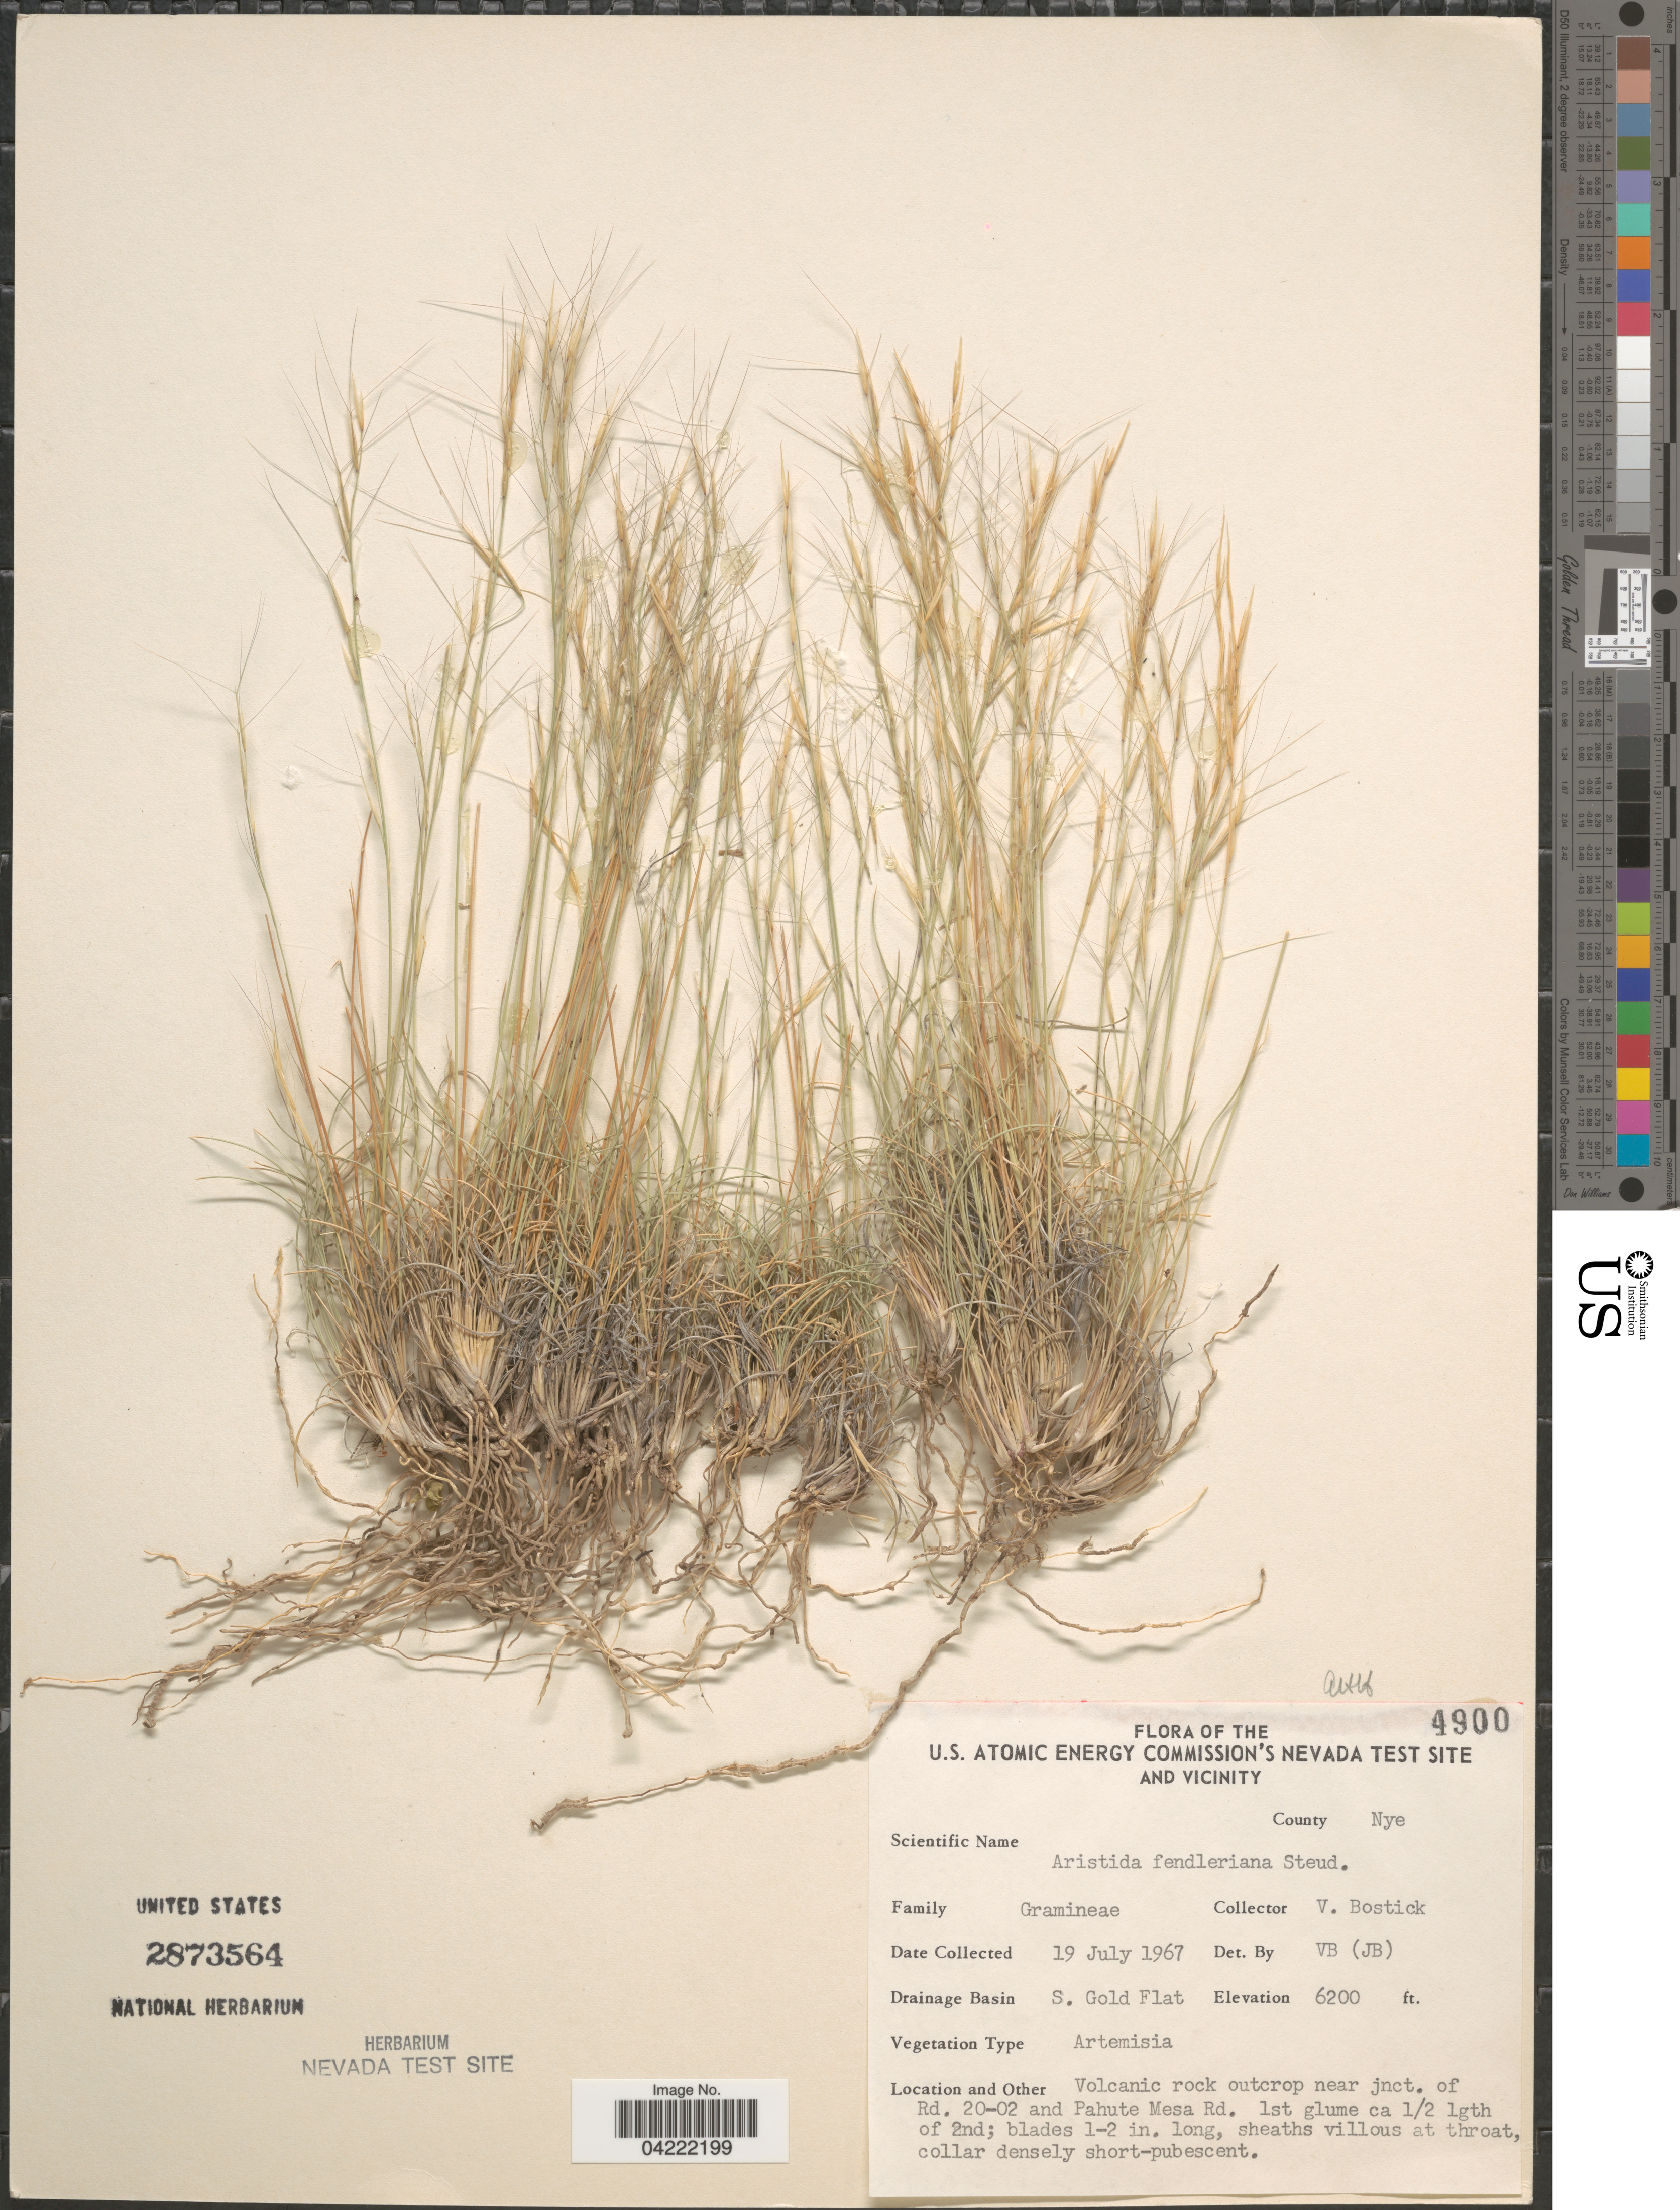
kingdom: Plantae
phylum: Tracheophyta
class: Liliopsida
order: Poales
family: Poaceae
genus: Aristida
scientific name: Aristida purpurea var. fendleriana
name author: (Steud.) Vasey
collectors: V. Bostick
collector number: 4900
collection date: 1967-07-19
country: United States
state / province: Nevada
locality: U.S. Atomic Energy Commission's Nevada Test Site And Vicinity. County Nye. Drainage Basin S. Gold Flat. Volcanic rock outcrop near jnct. of Rd. 20-02 and Pahute Mesa Rd.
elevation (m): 1890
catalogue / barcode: US 2873564